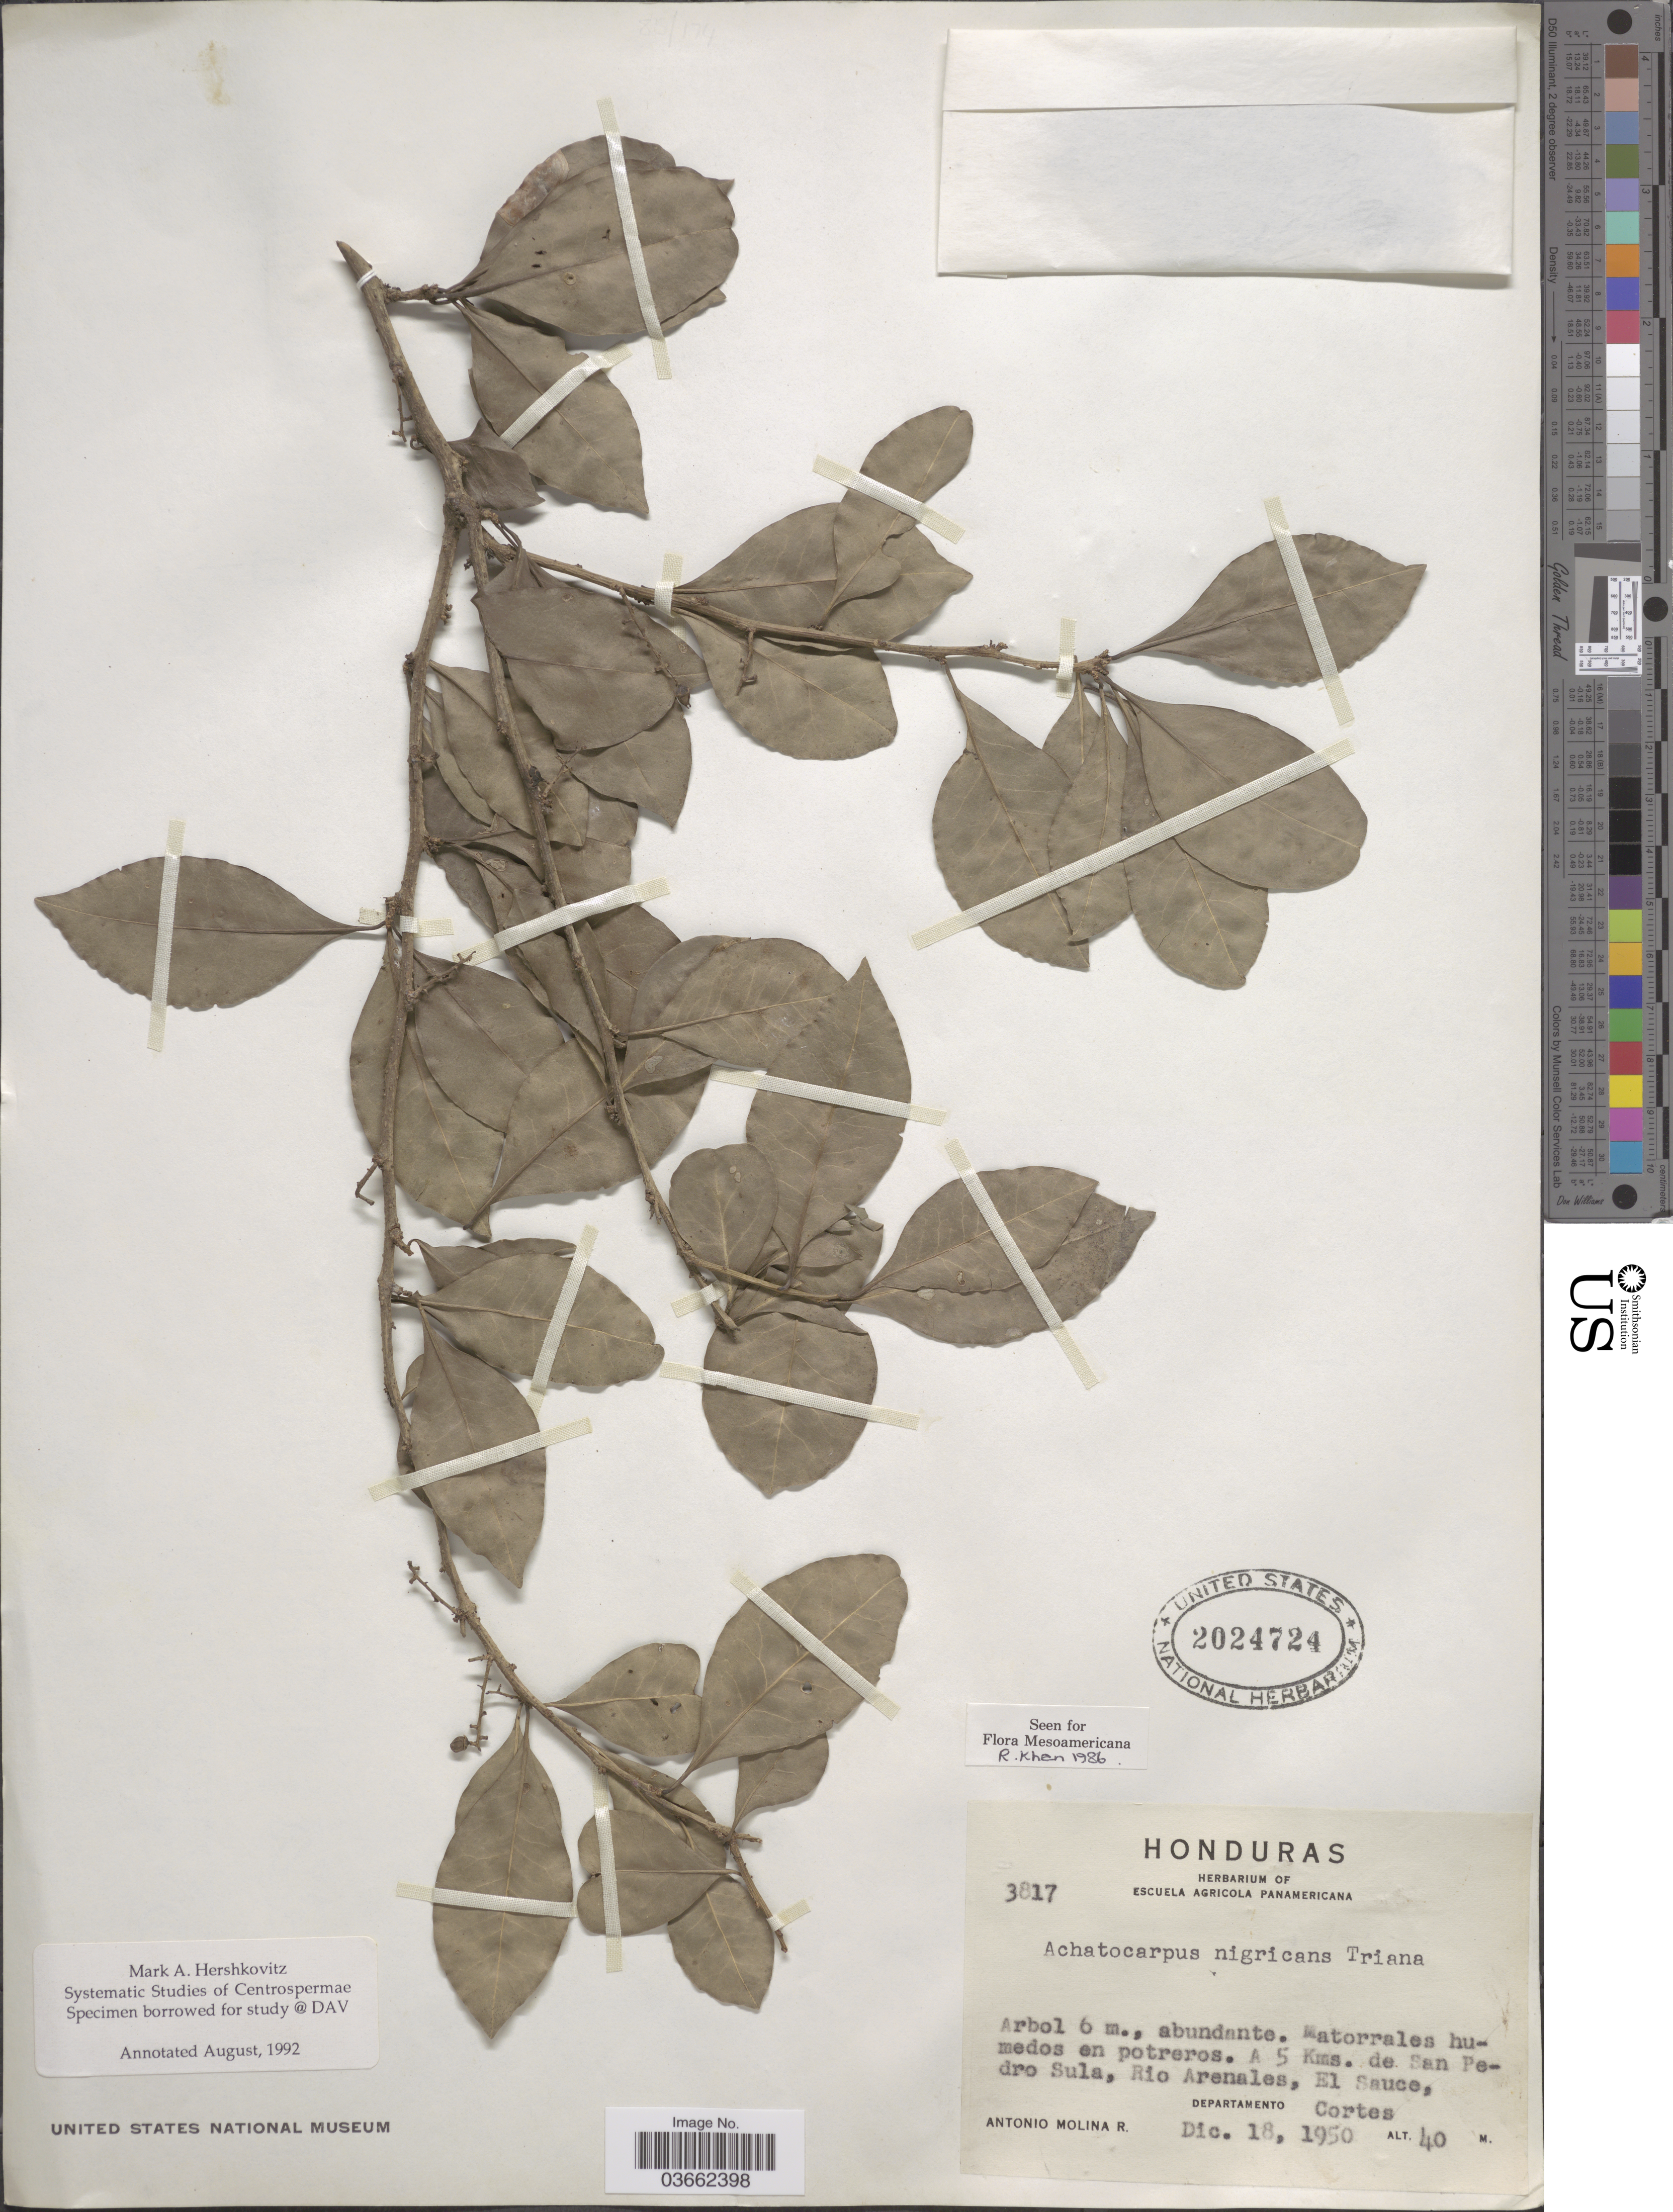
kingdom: Plantae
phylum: Tracheophyta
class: Magnoliopsida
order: Caryophyllales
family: Achatocarpaceae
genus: Achatocarpus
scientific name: Achatocarpus nigricans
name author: Triana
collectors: A. Molina R.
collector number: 3817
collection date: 1950-12-18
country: Honduras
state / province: Cortés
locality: A 5 Kms. de San Pedro Sula, Rio Arenales, El Sauce, Departamento Cortes.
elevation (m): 40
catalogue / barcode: US 2024724